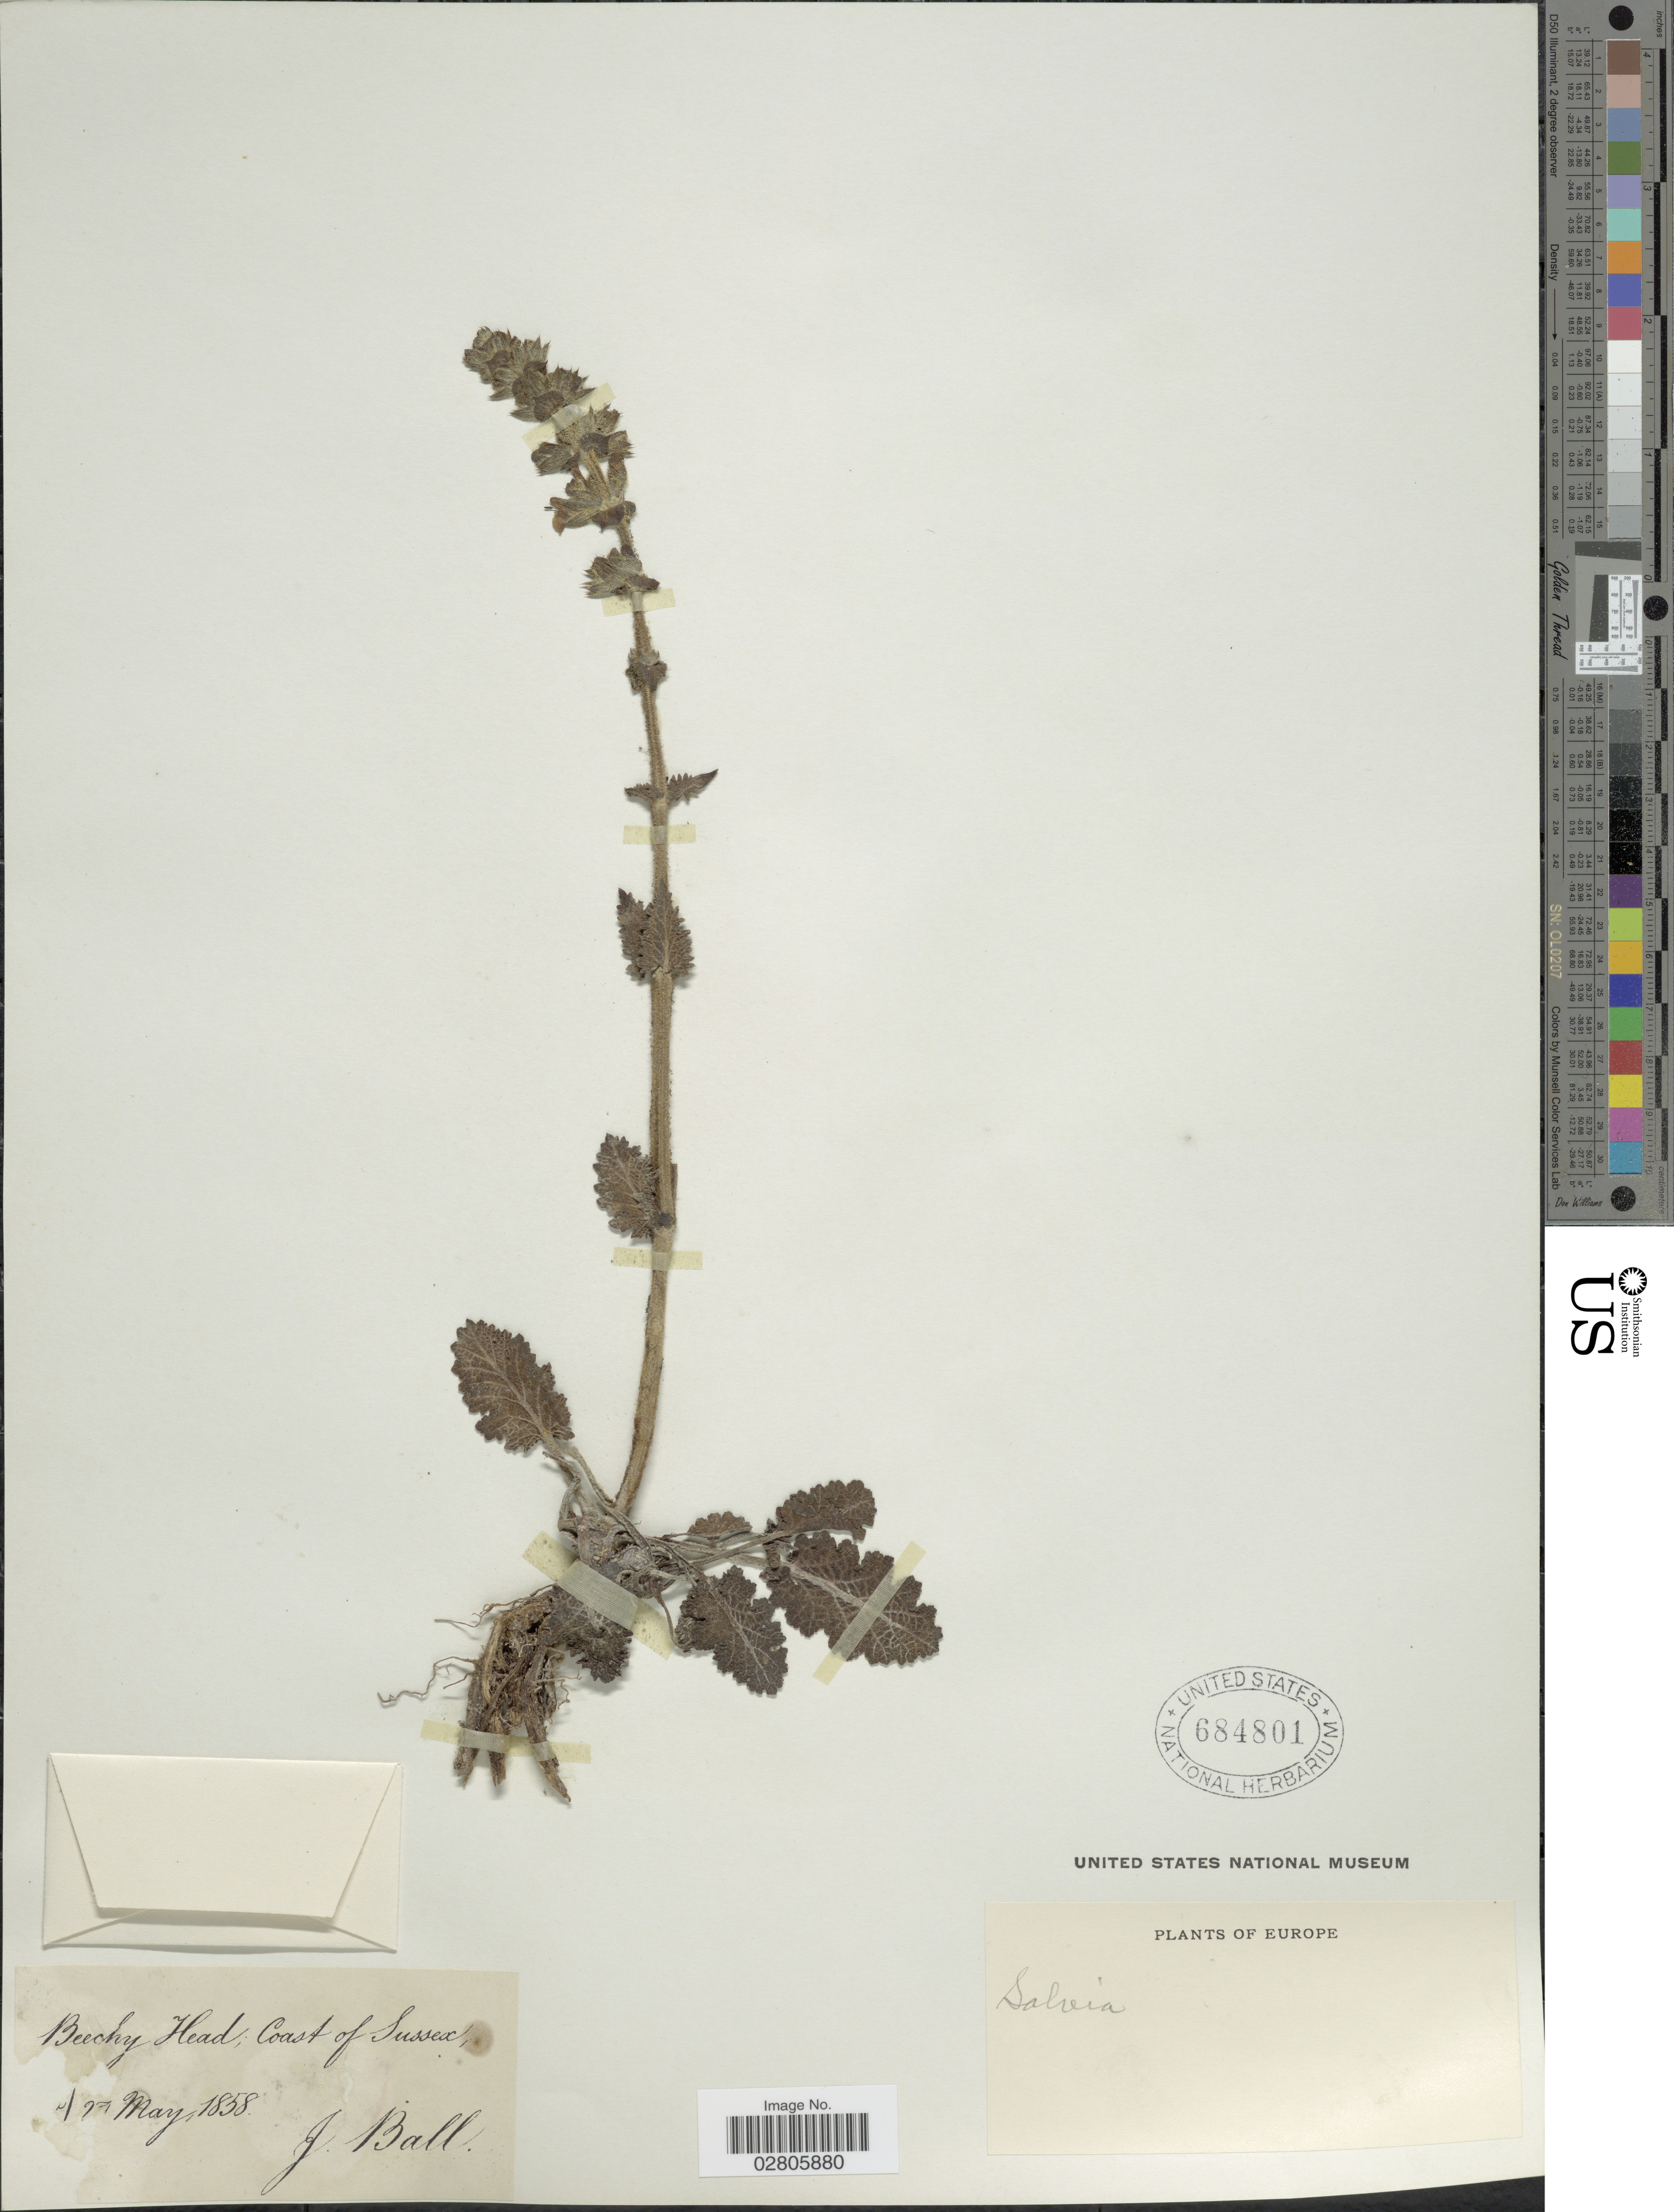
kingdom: Plantae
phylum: Tracheophyta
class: Magnoliopsida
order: Lamiales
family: Lamiaceae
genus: Salvia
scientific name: Salvia sp.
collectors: J. Ball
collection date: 1858-05-27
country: United Kingdom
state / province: England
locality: Europe. Beechy Head, Coast of Sussex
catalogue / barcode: US 684801